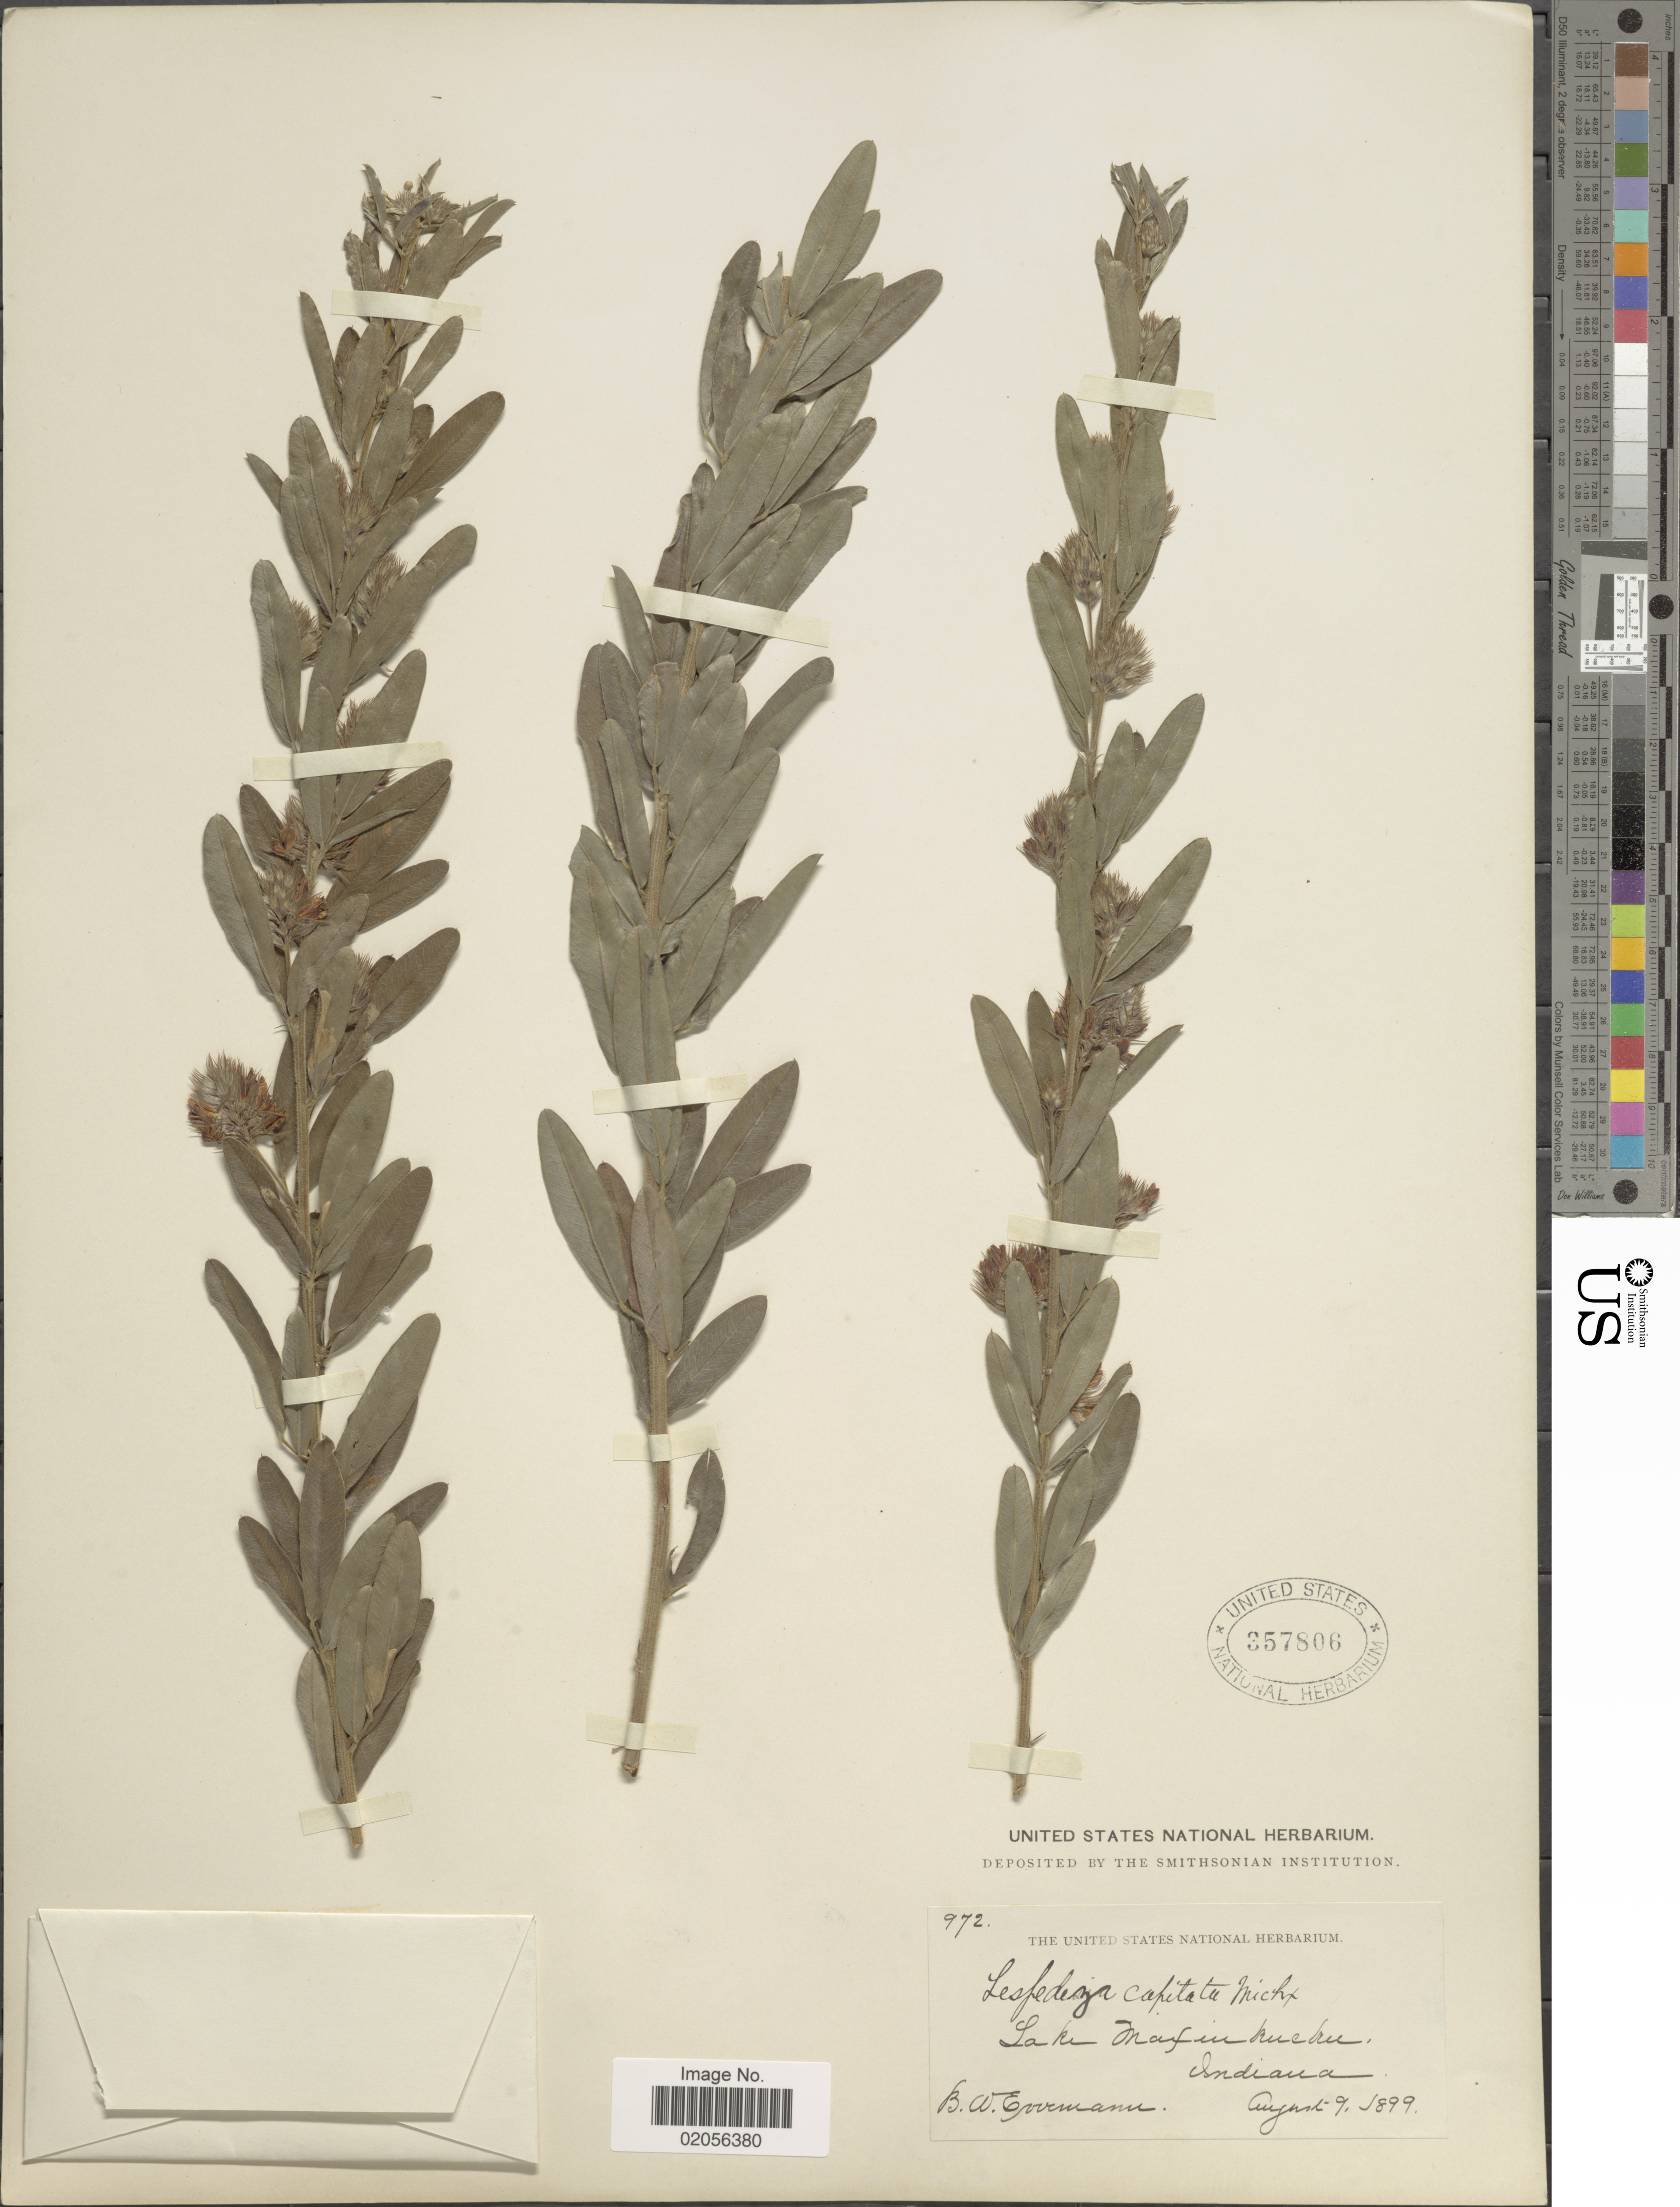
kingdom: Plantae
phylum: Tracheophyta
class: Magnoliopsida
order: Fabales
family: Fabaceae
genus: Lespedeza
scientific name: Lespedeza capitata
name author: Michx.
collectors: B. W. Evermann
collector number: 972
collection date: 1899-08-09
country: United States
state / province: Indiana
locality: Lake Maxinkuckee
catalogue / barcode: US 357806